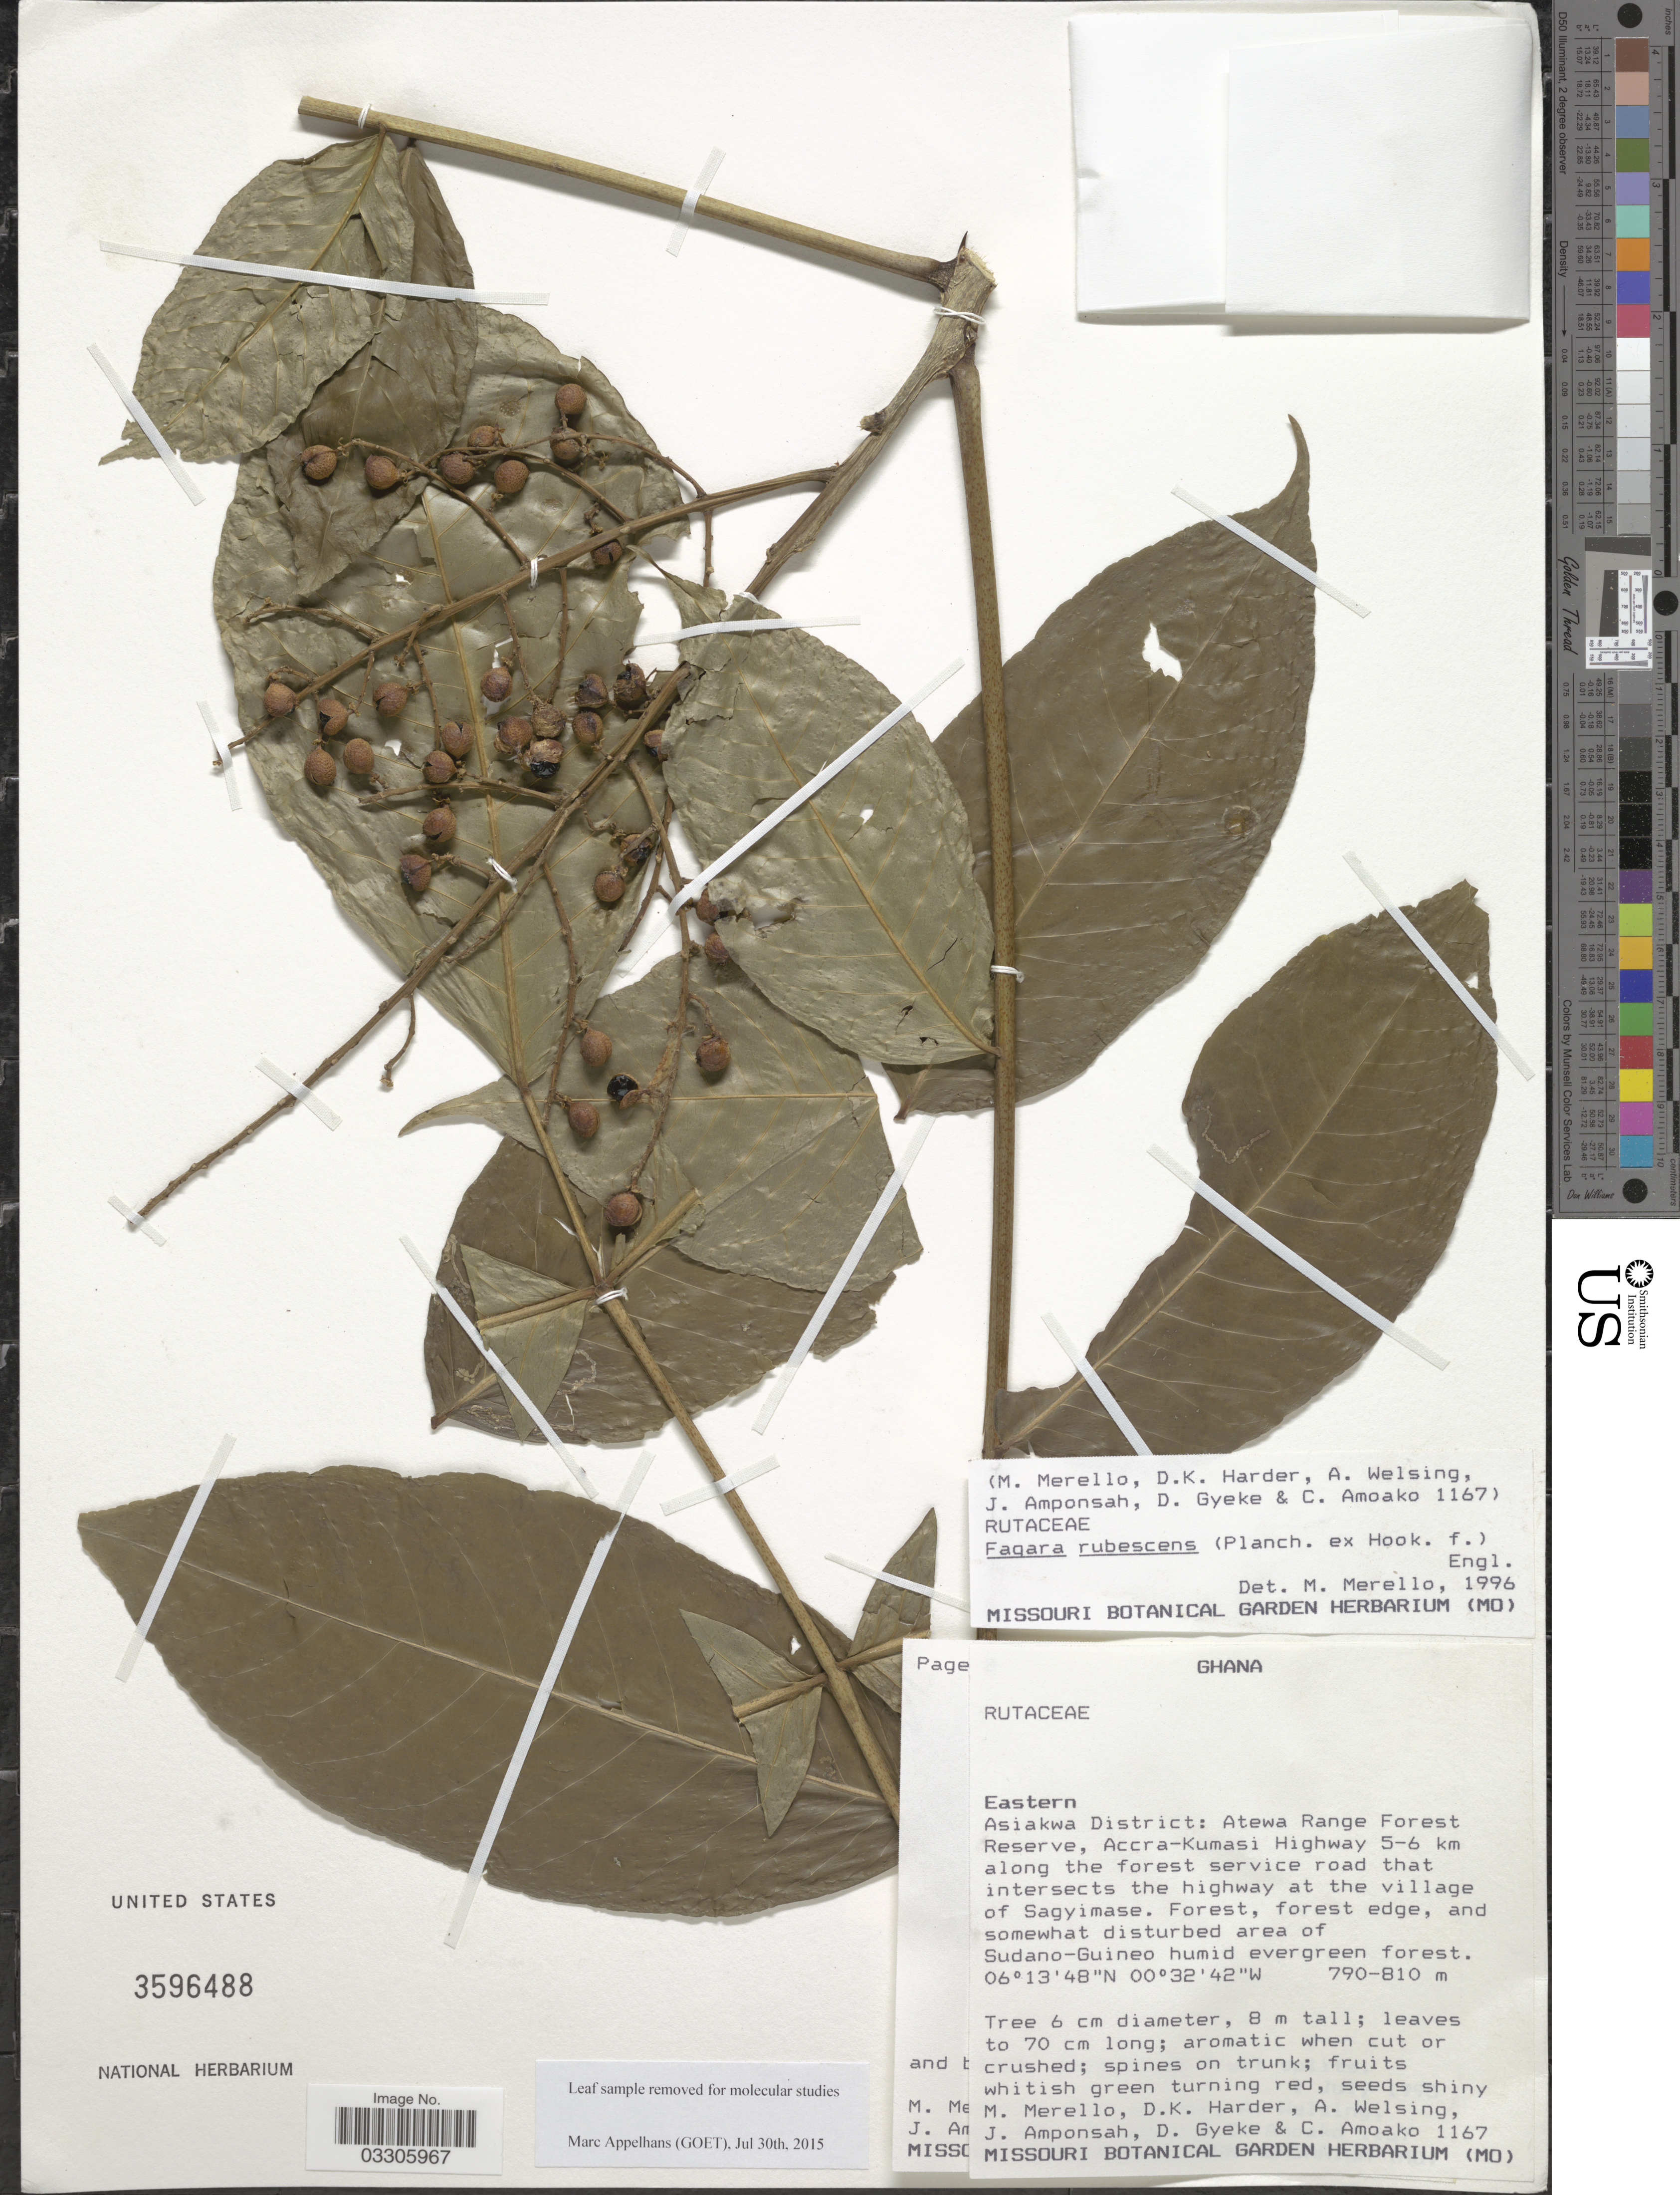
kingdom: Plantae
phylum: Tracheophyta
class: Magnoliopsida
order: Sapindales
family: Rutaceae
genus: Zanthoxylum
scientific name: Zanthoxylum rubescens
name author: Planch. ex Hook.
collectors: M. Merello, D. Harder, A. Welsing, J. Amponsah & et al.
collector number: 1167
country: Ghana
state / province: Eastern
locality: Asiakwa District: Atewa Range Forest Reserve, Accra-Kumasi Highway 5-6 km along the forest service road that intersects the highway at the village of Sagyimase.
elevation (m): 790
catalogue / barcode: US 3596488